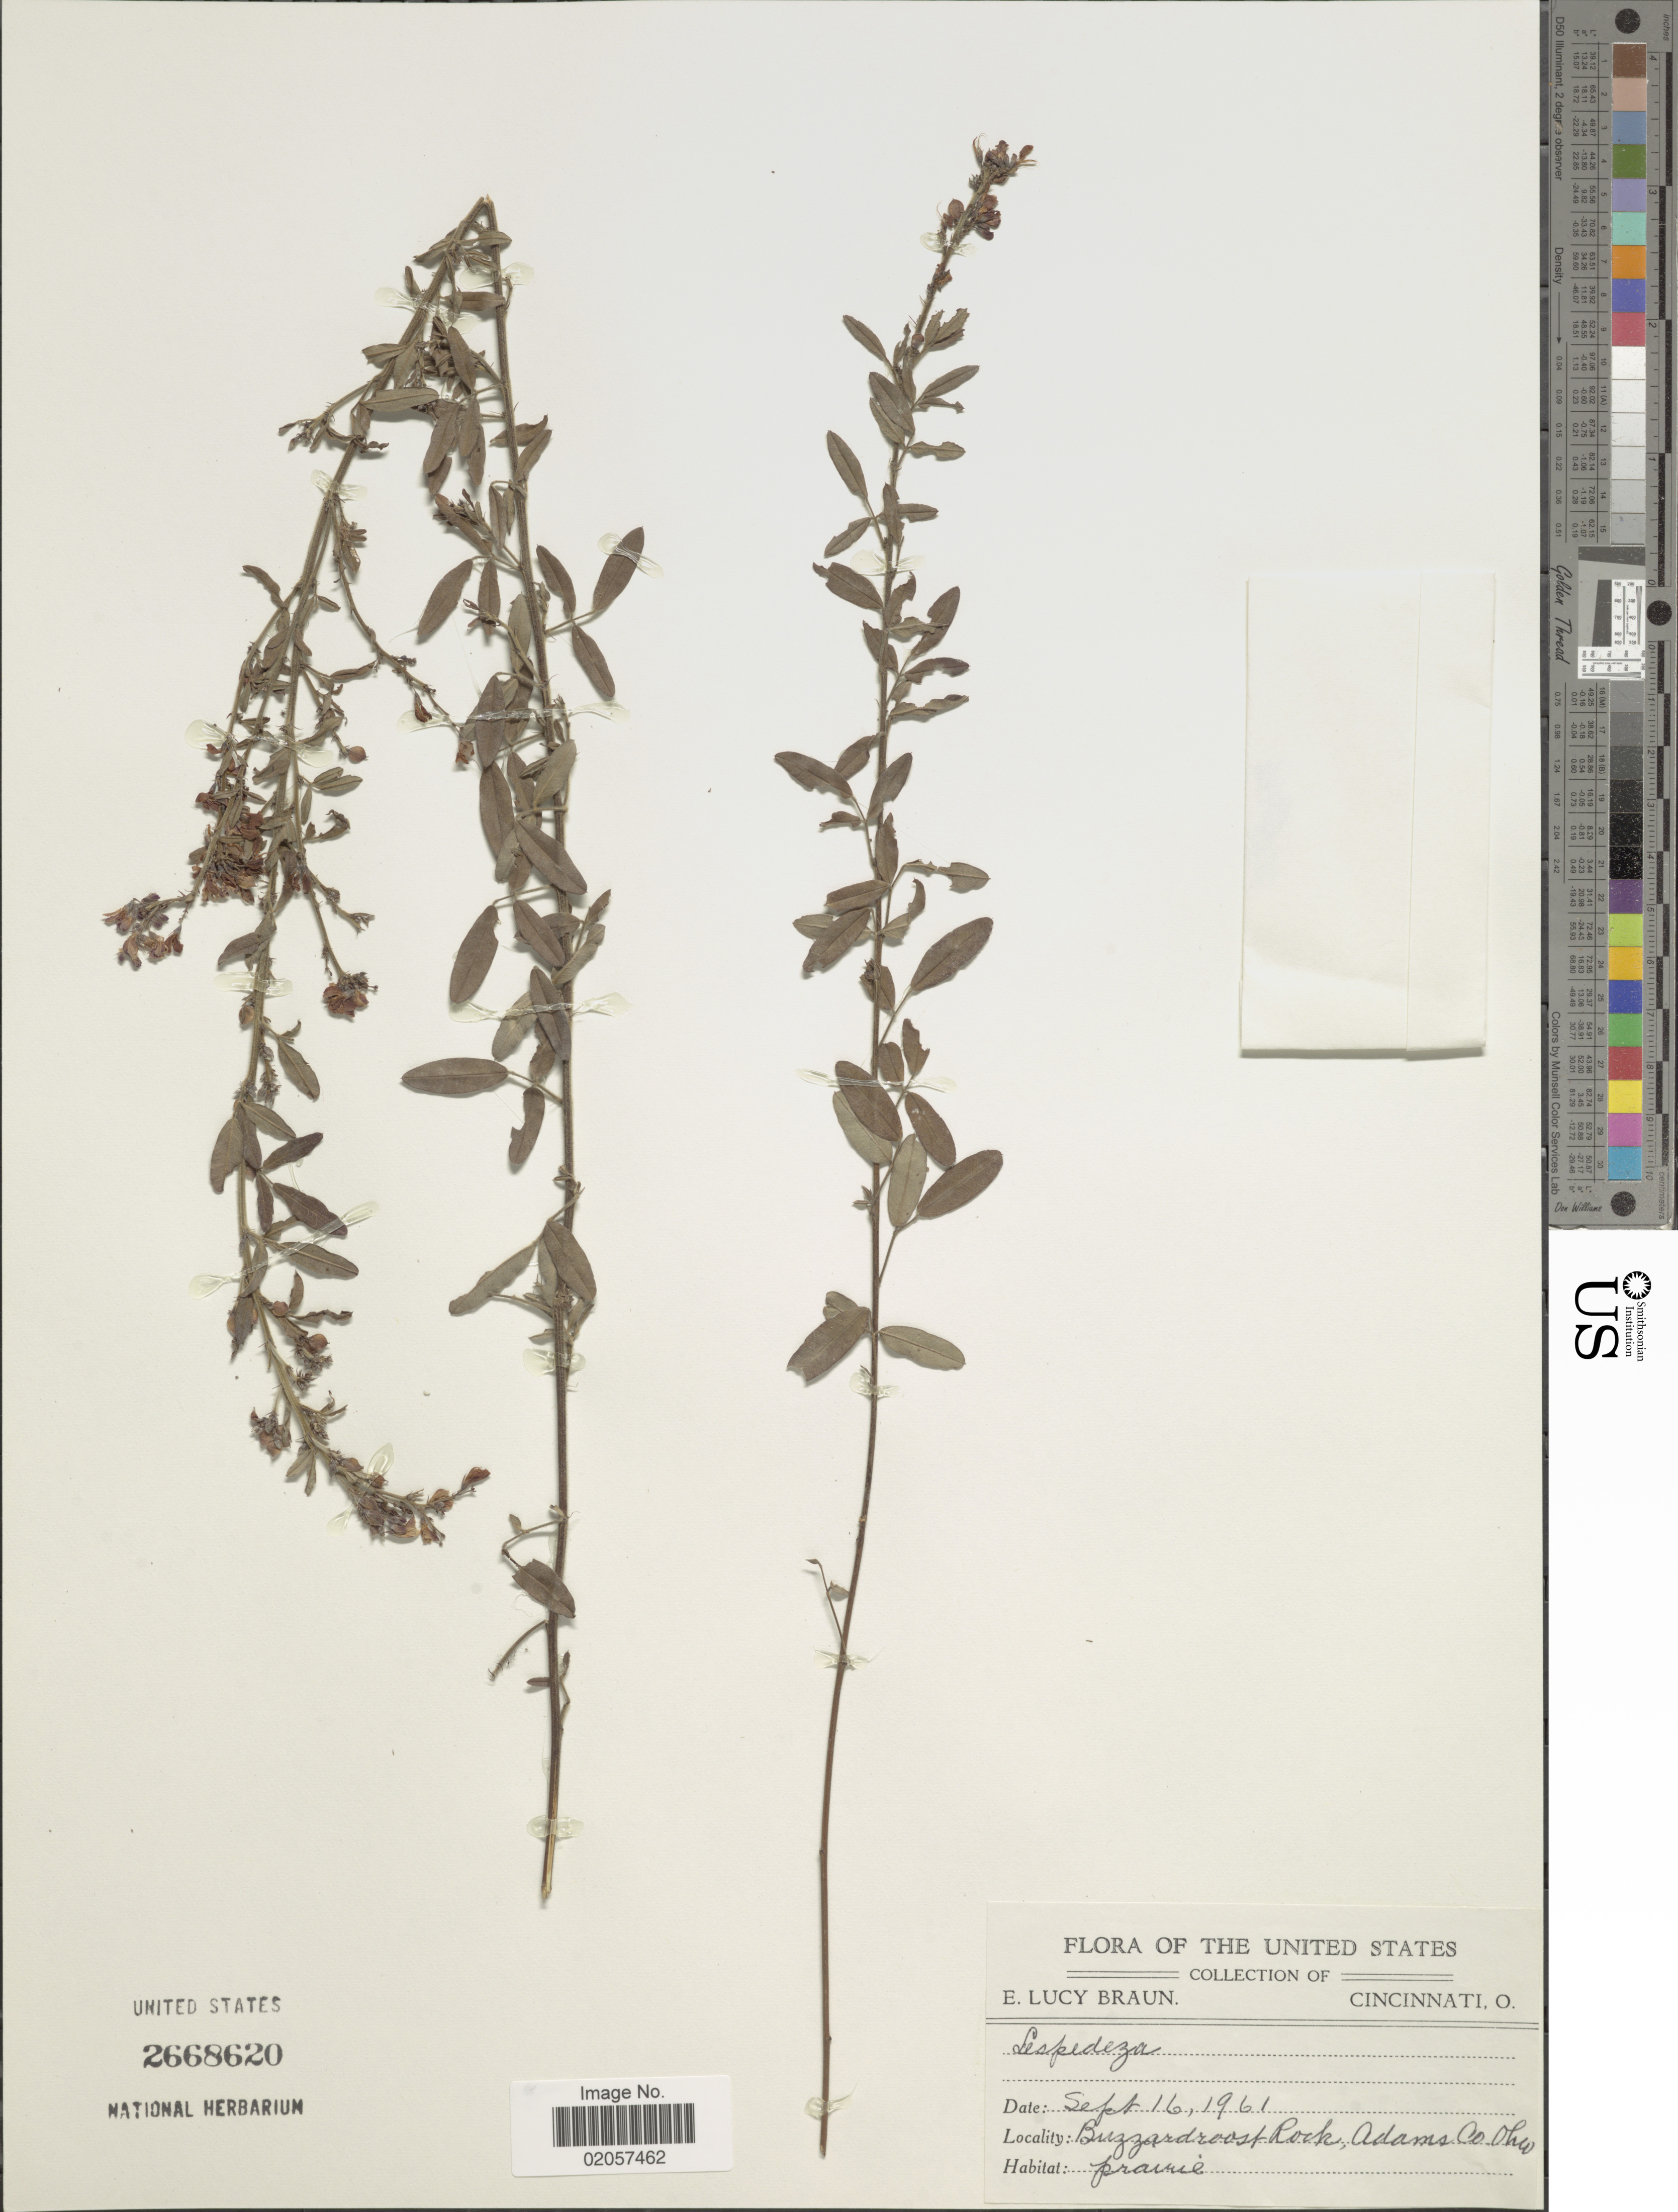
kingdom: Plantae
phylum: Tracheophyta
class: Magnoliopsida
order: Fabales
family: Fabaceae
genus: Lespedeza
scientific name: Lespedeza sp.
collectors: E. L. Braun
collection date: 1961-09-16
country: United States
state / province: Ohio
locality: Buzzardroost Rock, Adams Co. Ohio.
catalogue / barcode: US 2668620